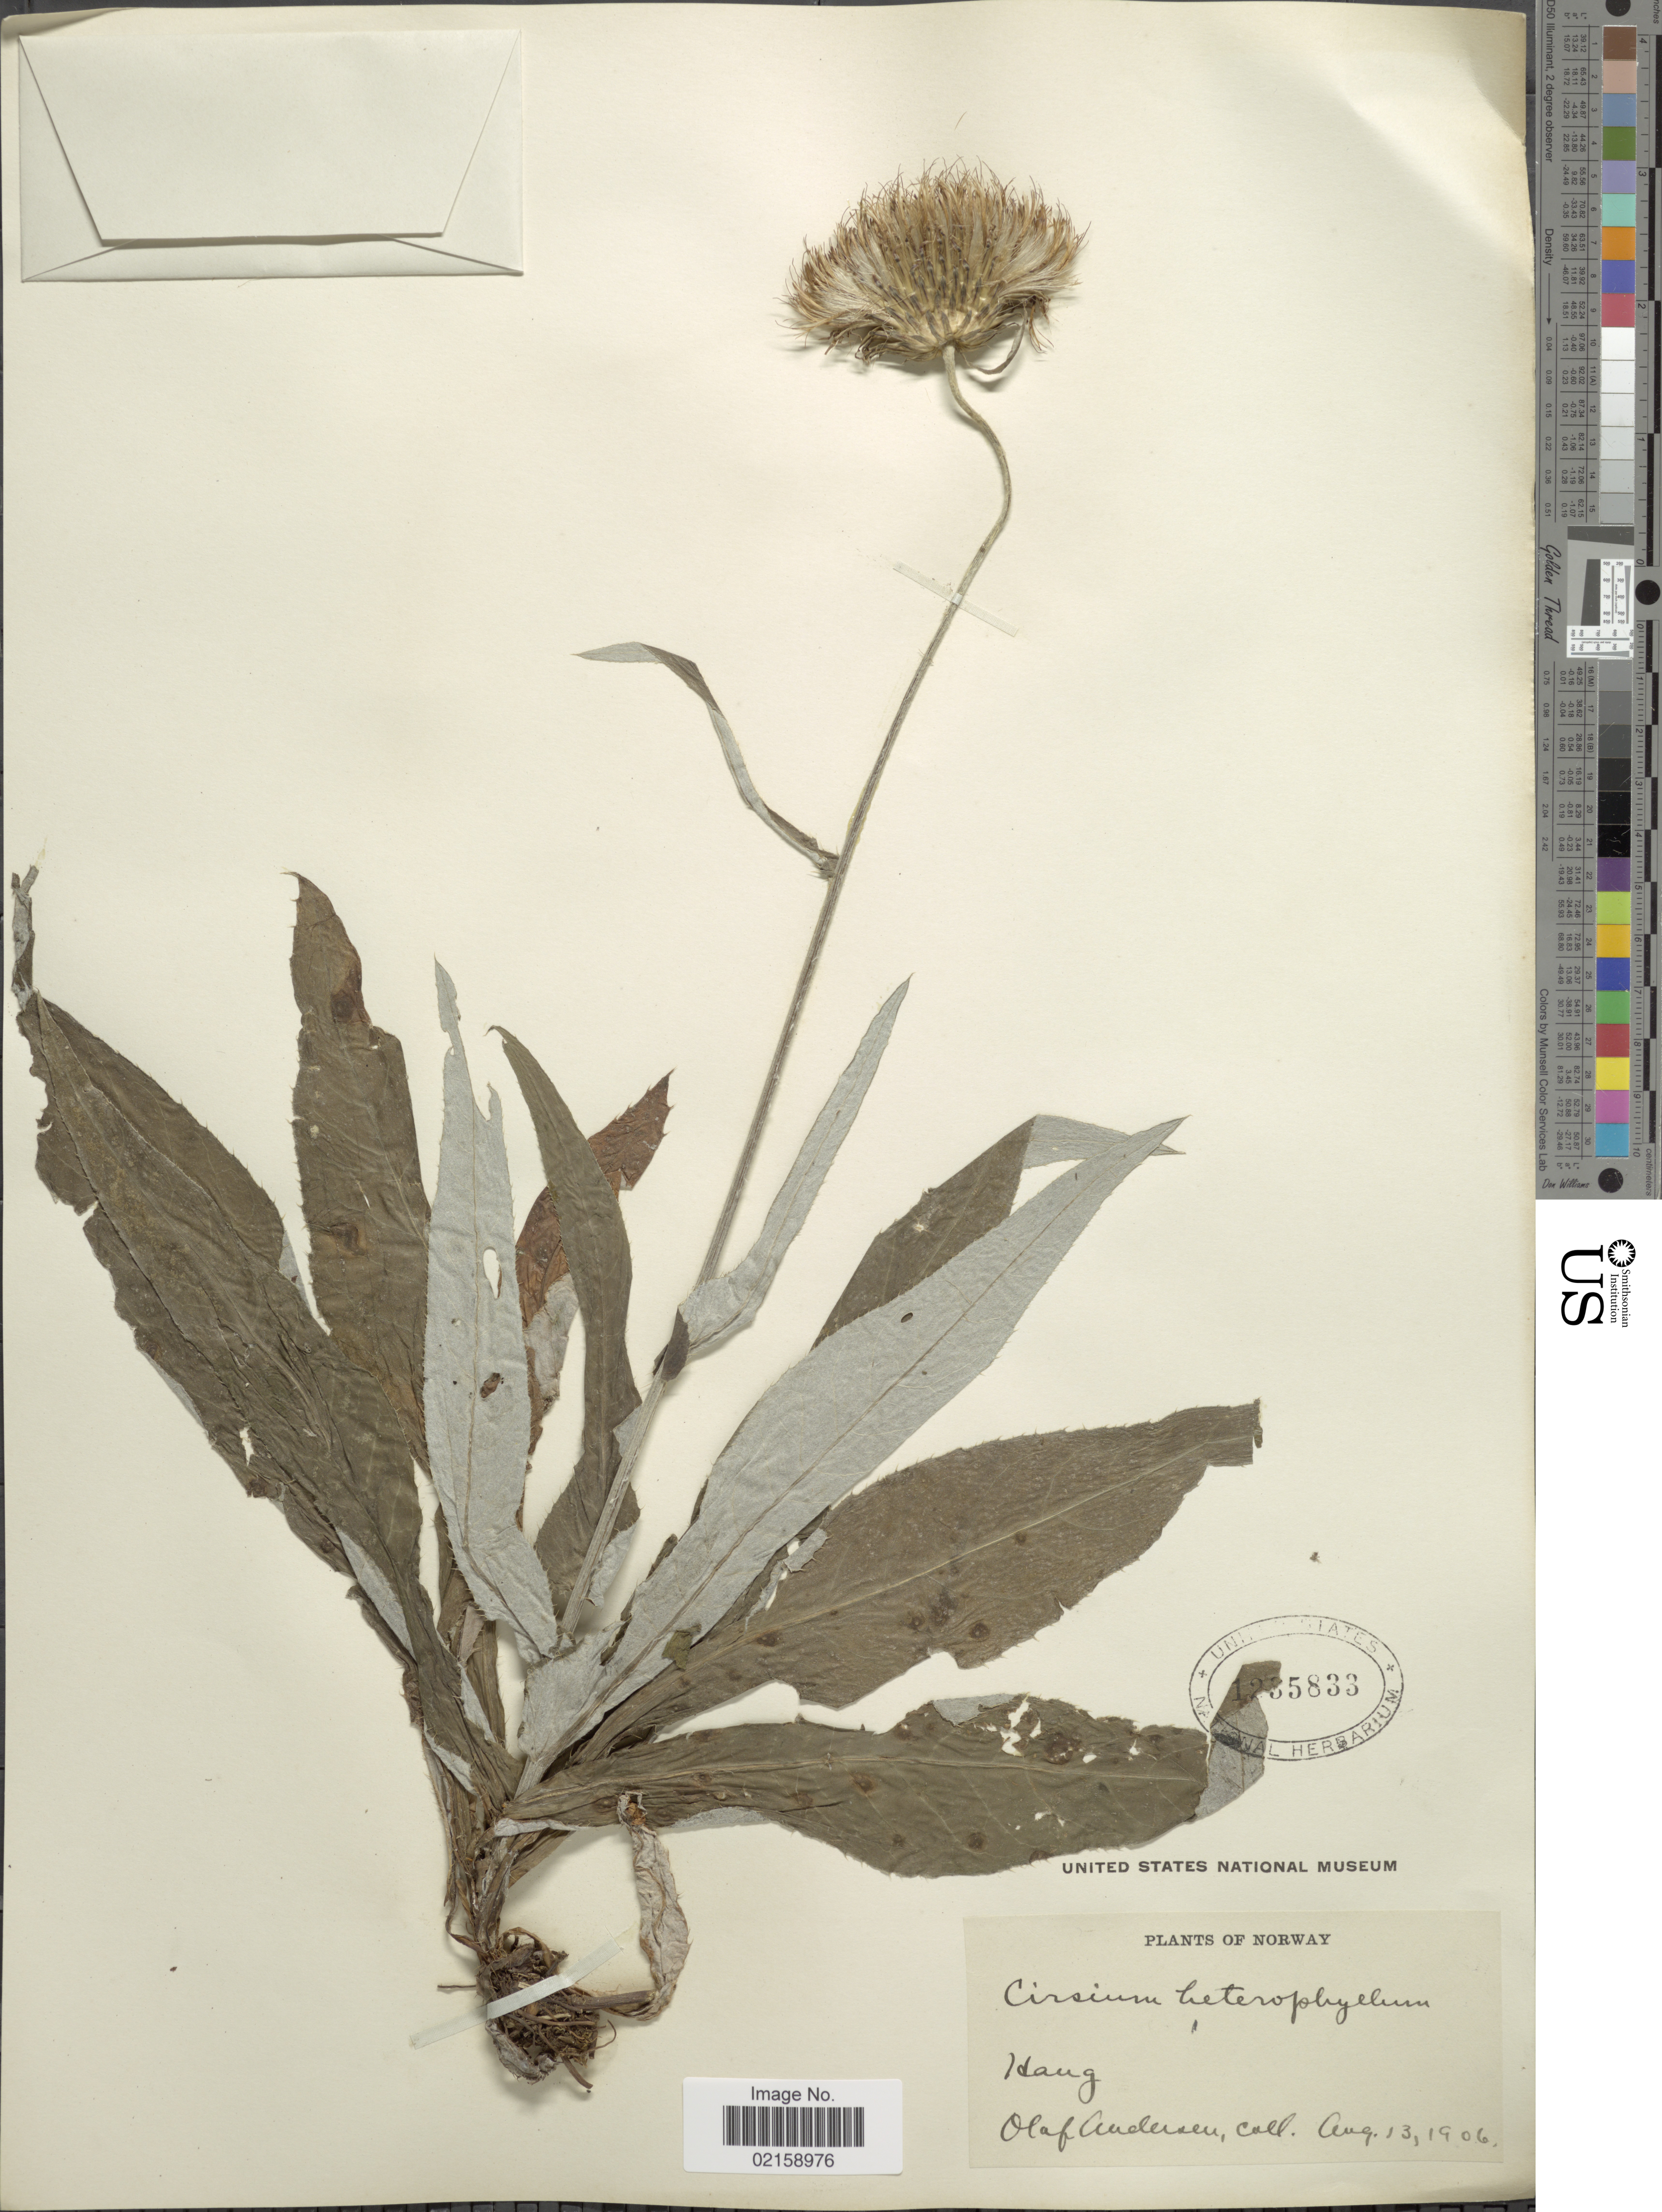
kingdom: Plantae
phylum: Tracheophyta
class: Magnoliopsida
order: Asterales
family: Asteraceae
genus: Cirsium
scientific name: Cirsium heterophyllum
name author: (L.) Hill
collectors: O. Andersen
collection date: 1906-08-13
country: Norway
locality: Haug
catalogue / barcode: US 1235833